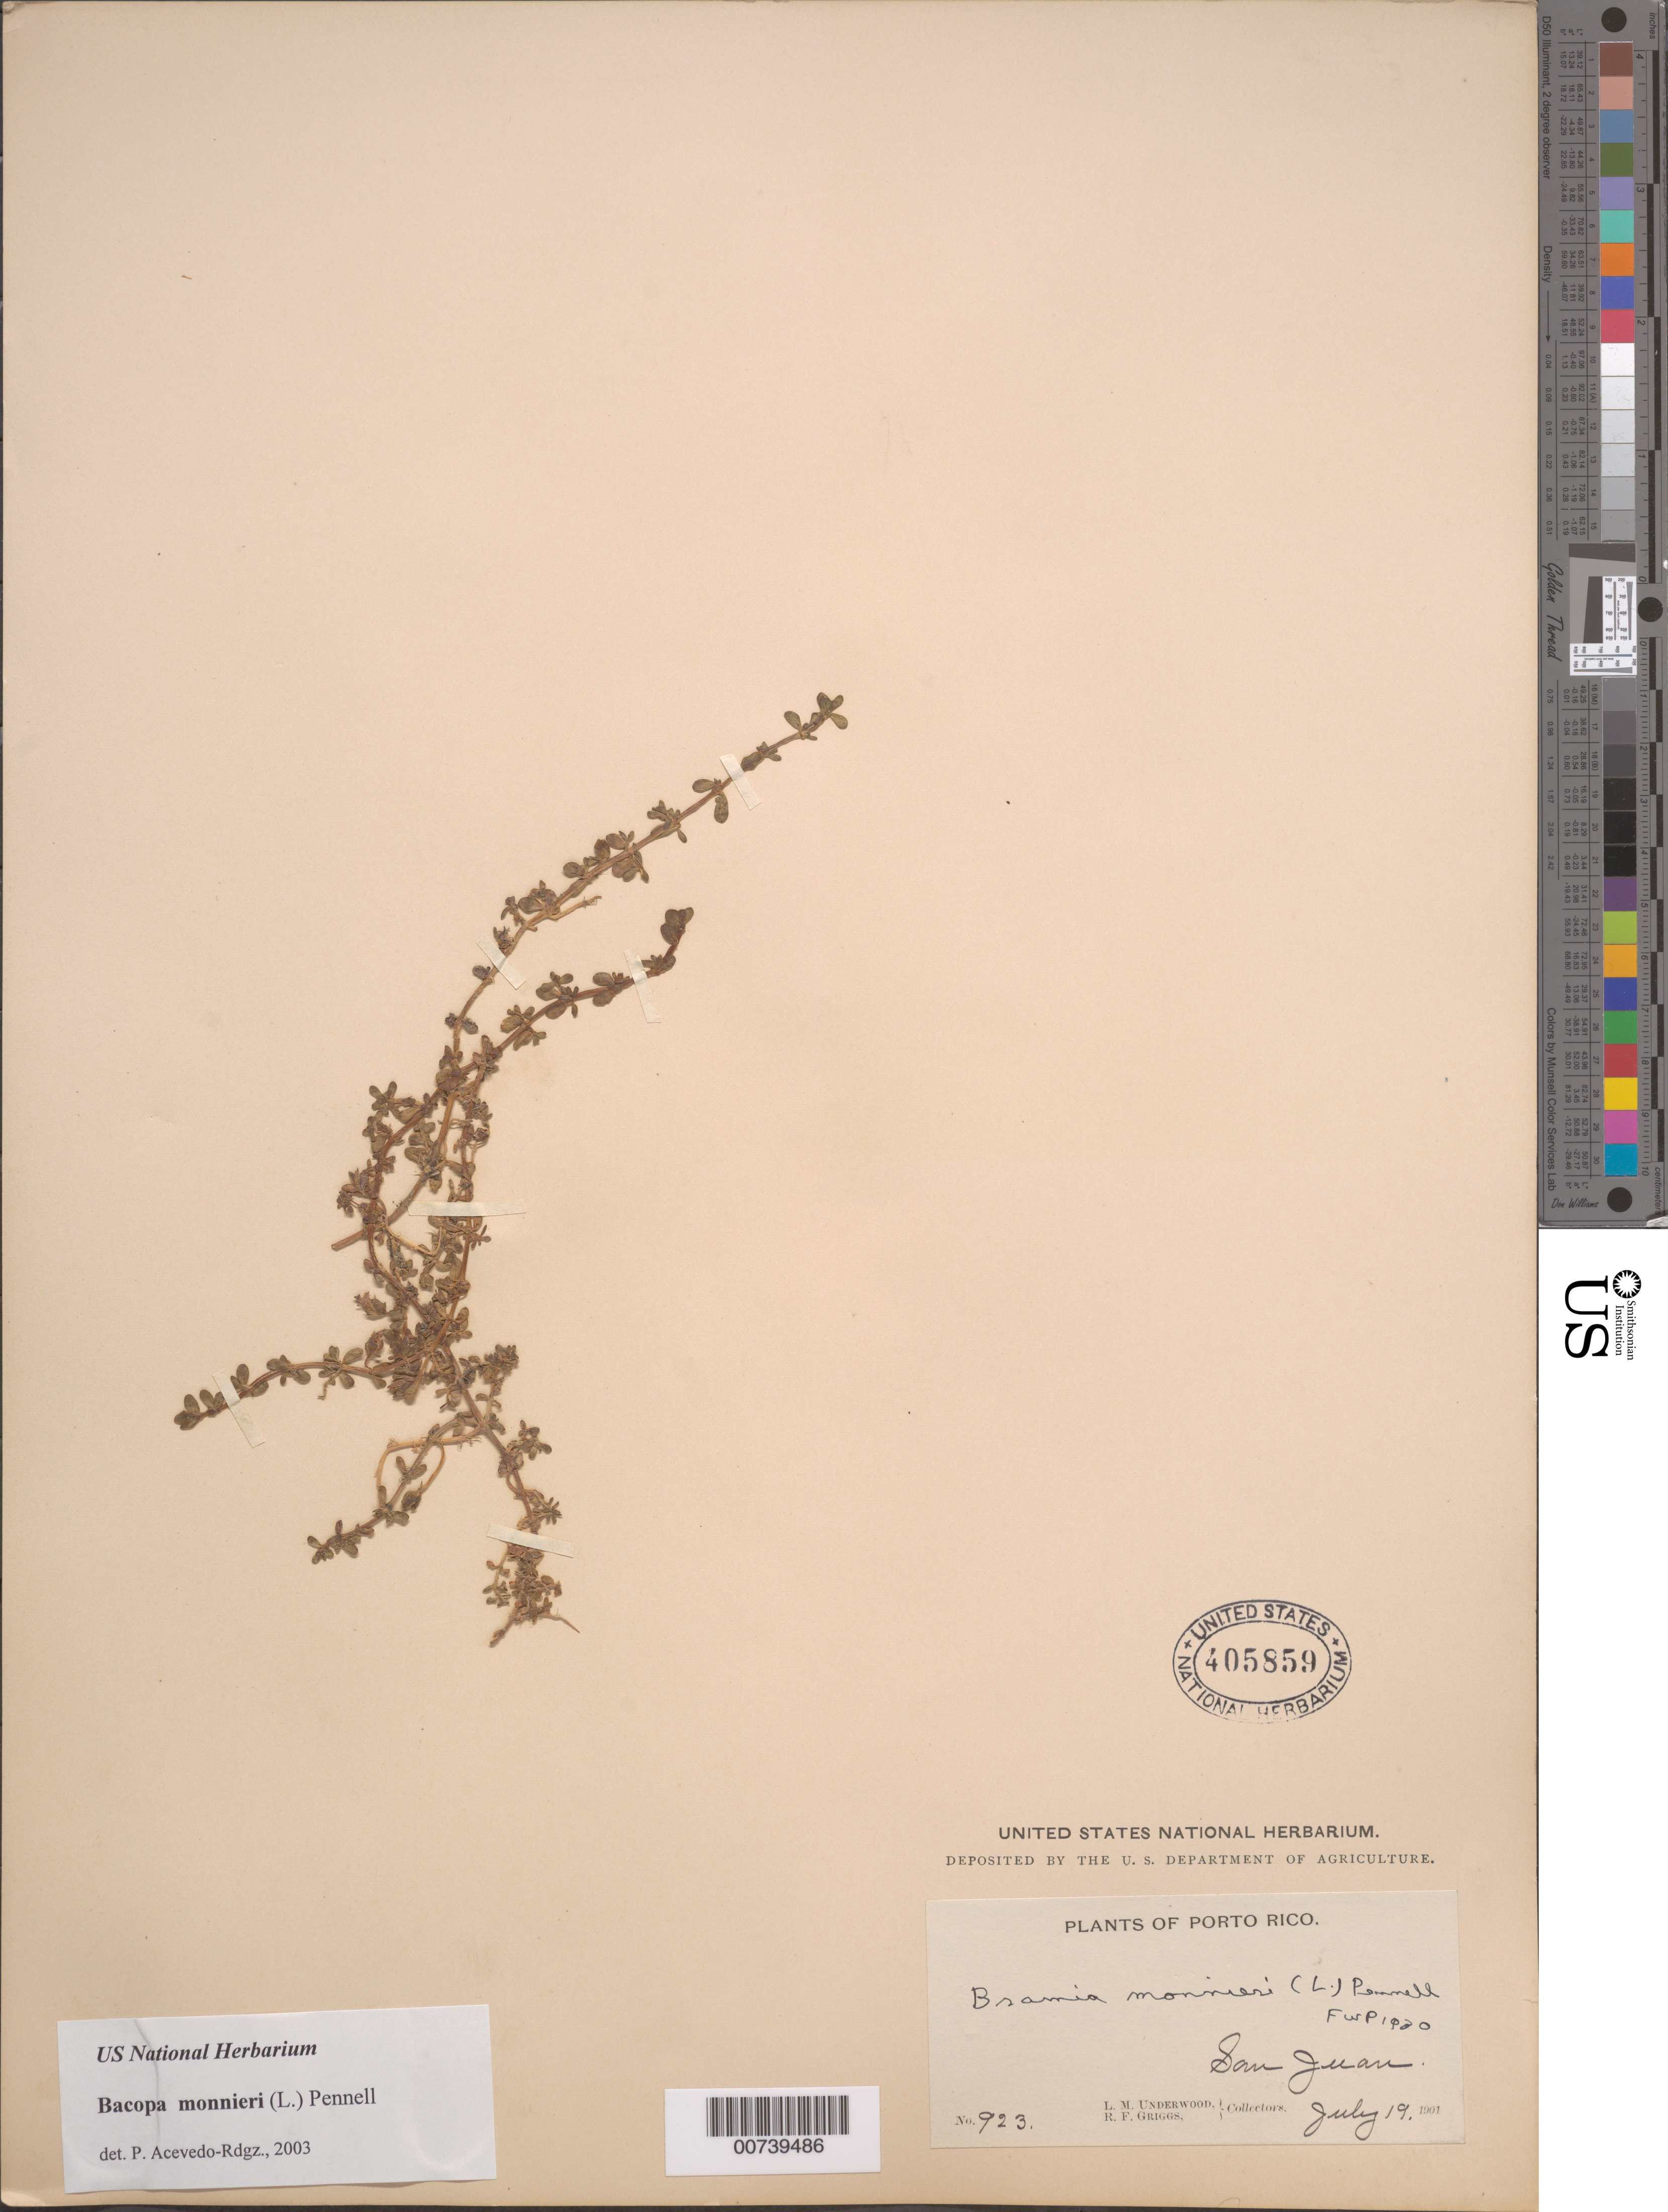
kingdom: Plantae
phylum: Tracheophyta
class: Magnoliopsida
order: Lamiales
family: Plantaginaceae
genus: Bacopa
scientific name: Bacopa monnieri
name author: (L.) Wettst.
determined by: Acevedo-Rodríguez, P., (BOT), Smithsonian Institution - National Museum of Natural History (UNITED STATES)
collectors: L. M. Underwood & R. F. Griggs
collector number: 923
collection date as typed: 19 Jul 1901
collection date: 1901-07-19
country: Puerto Rico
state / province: San Juan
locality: San Juan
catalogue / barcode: US 405859